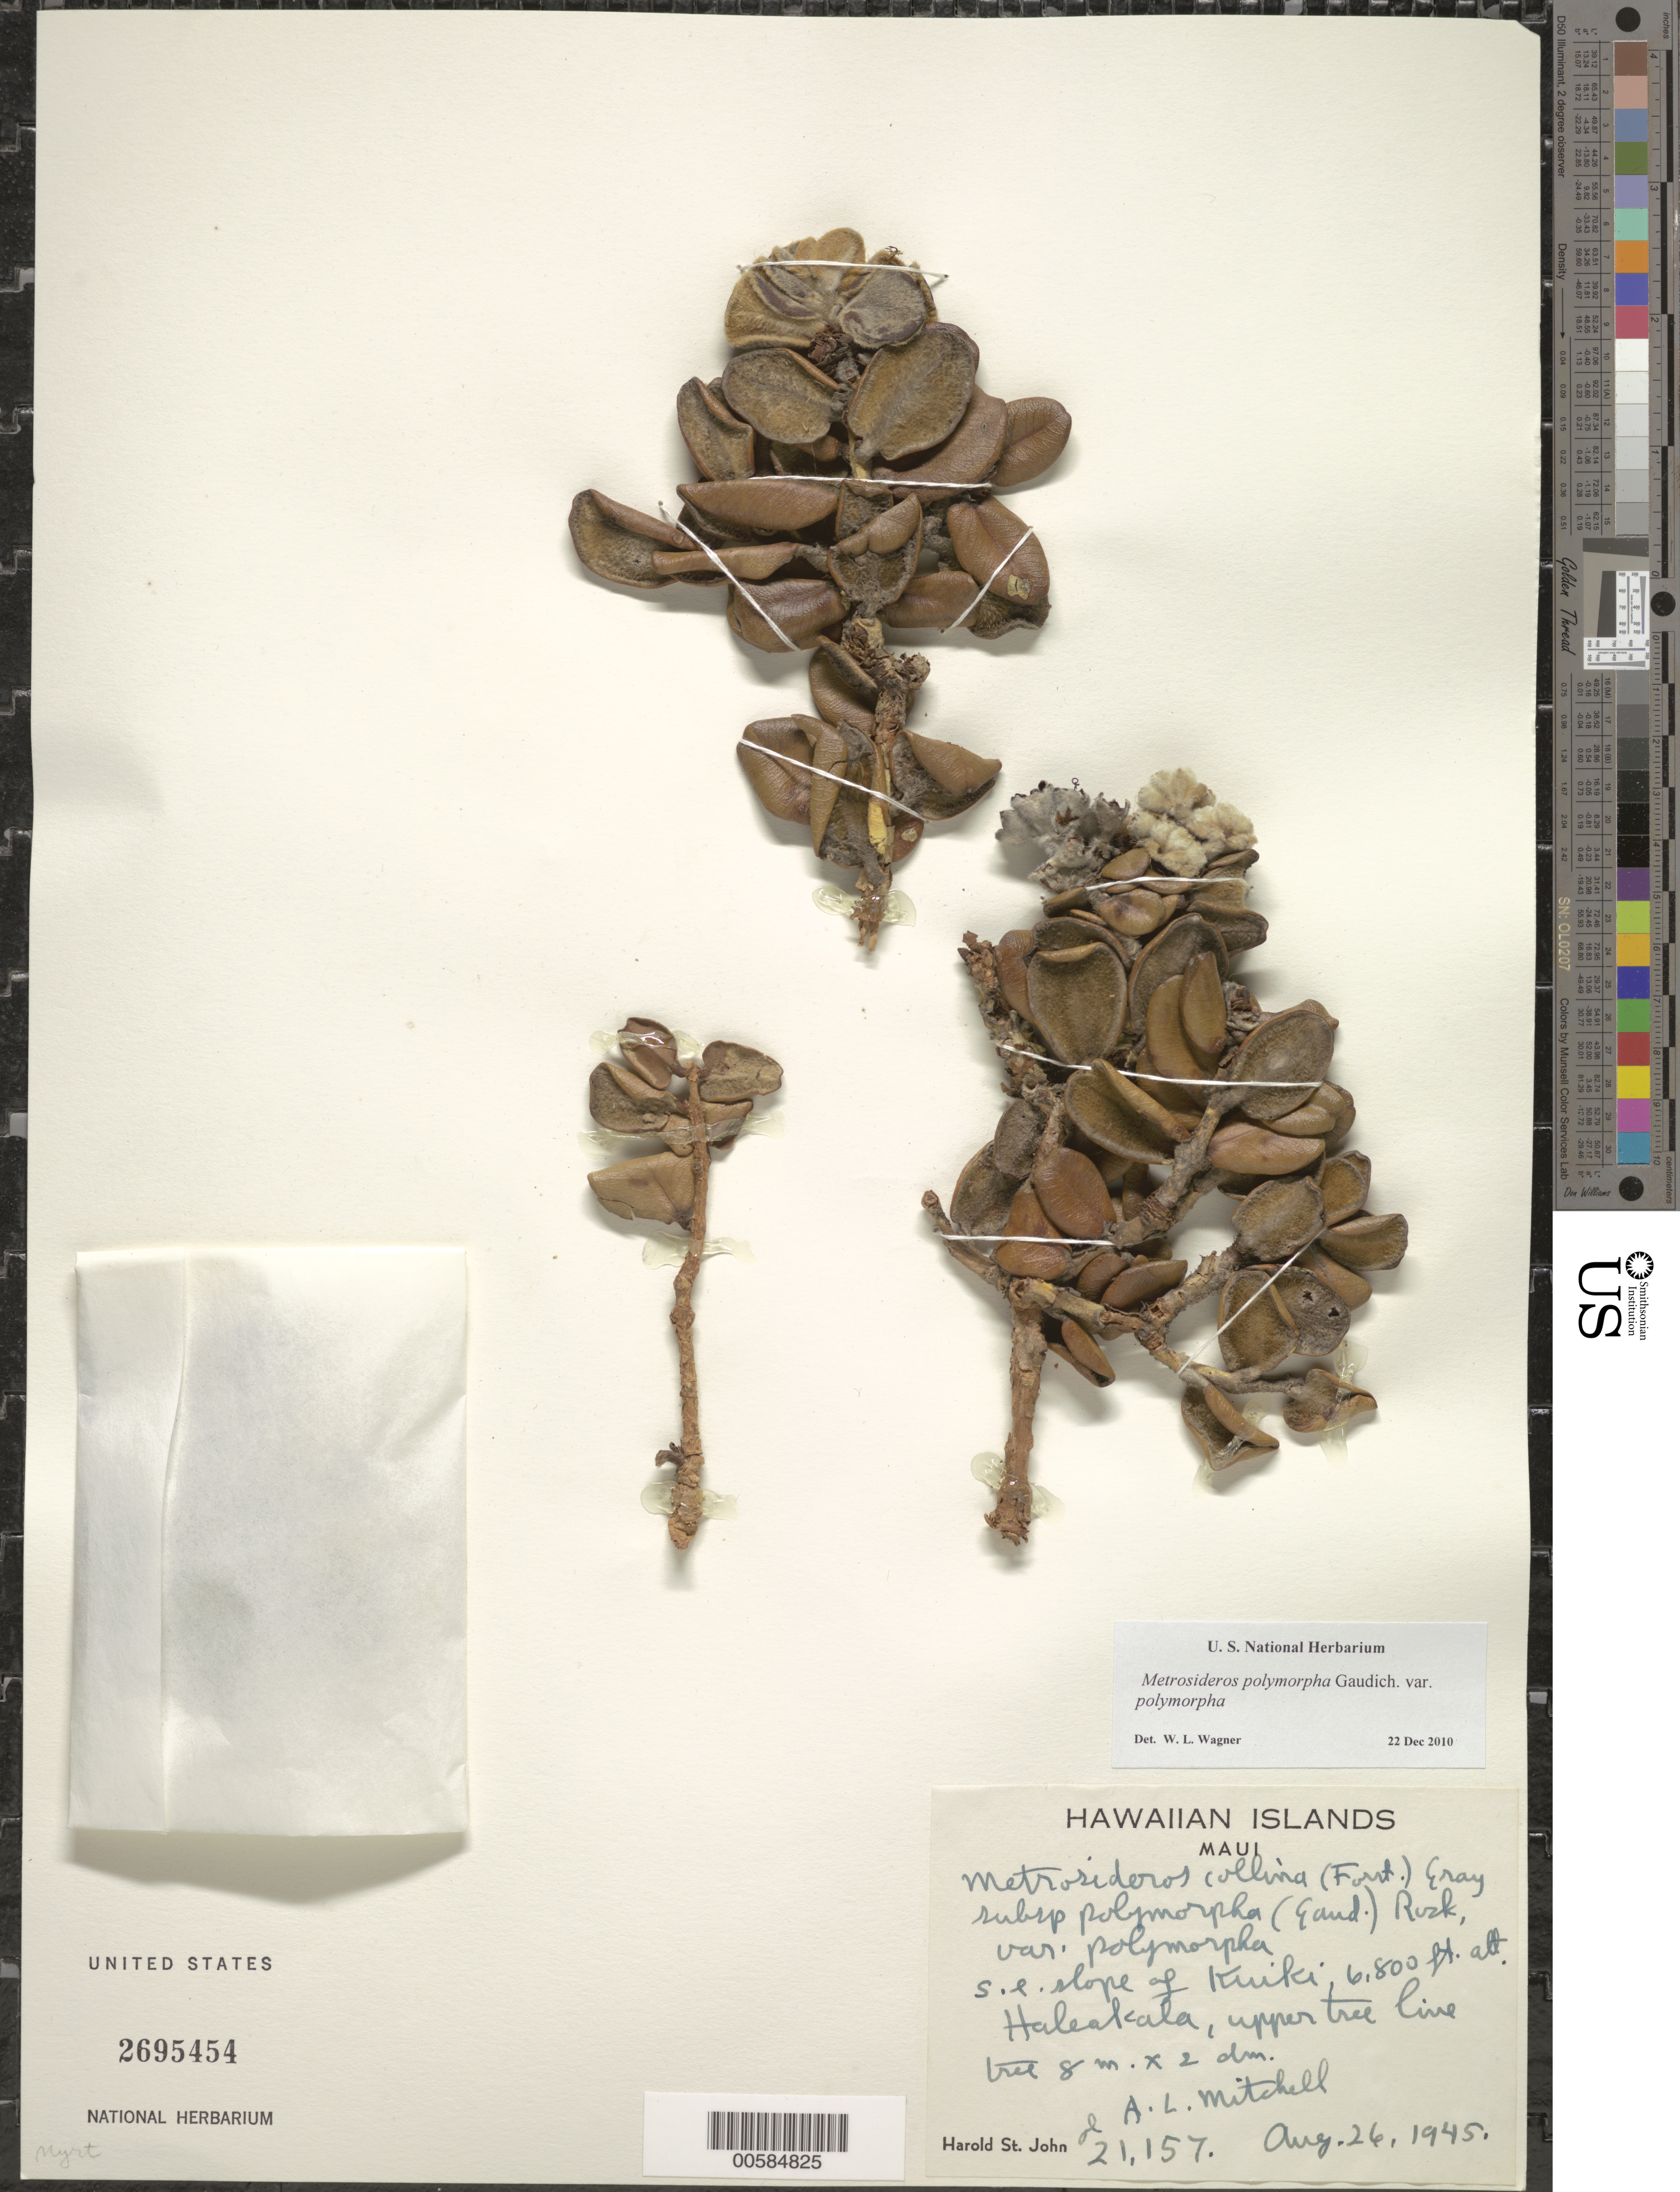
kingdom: Plantae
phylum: Tracheophyta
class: Magnoliopsida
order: Myrtales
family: Myrtaceae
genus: Metrosideros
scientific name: Metrosideros polymorpha var. polymorpha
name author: Gaudich.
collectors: H. St. John & A. Mitchell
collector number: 21157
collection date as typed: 26 Aug 1945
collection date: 1945-08-26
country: United States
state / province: Hawaii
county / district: Maui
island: Maui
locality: SE slope of Kuiki, Haleakala.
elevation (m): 2073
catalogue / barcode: US 2695454